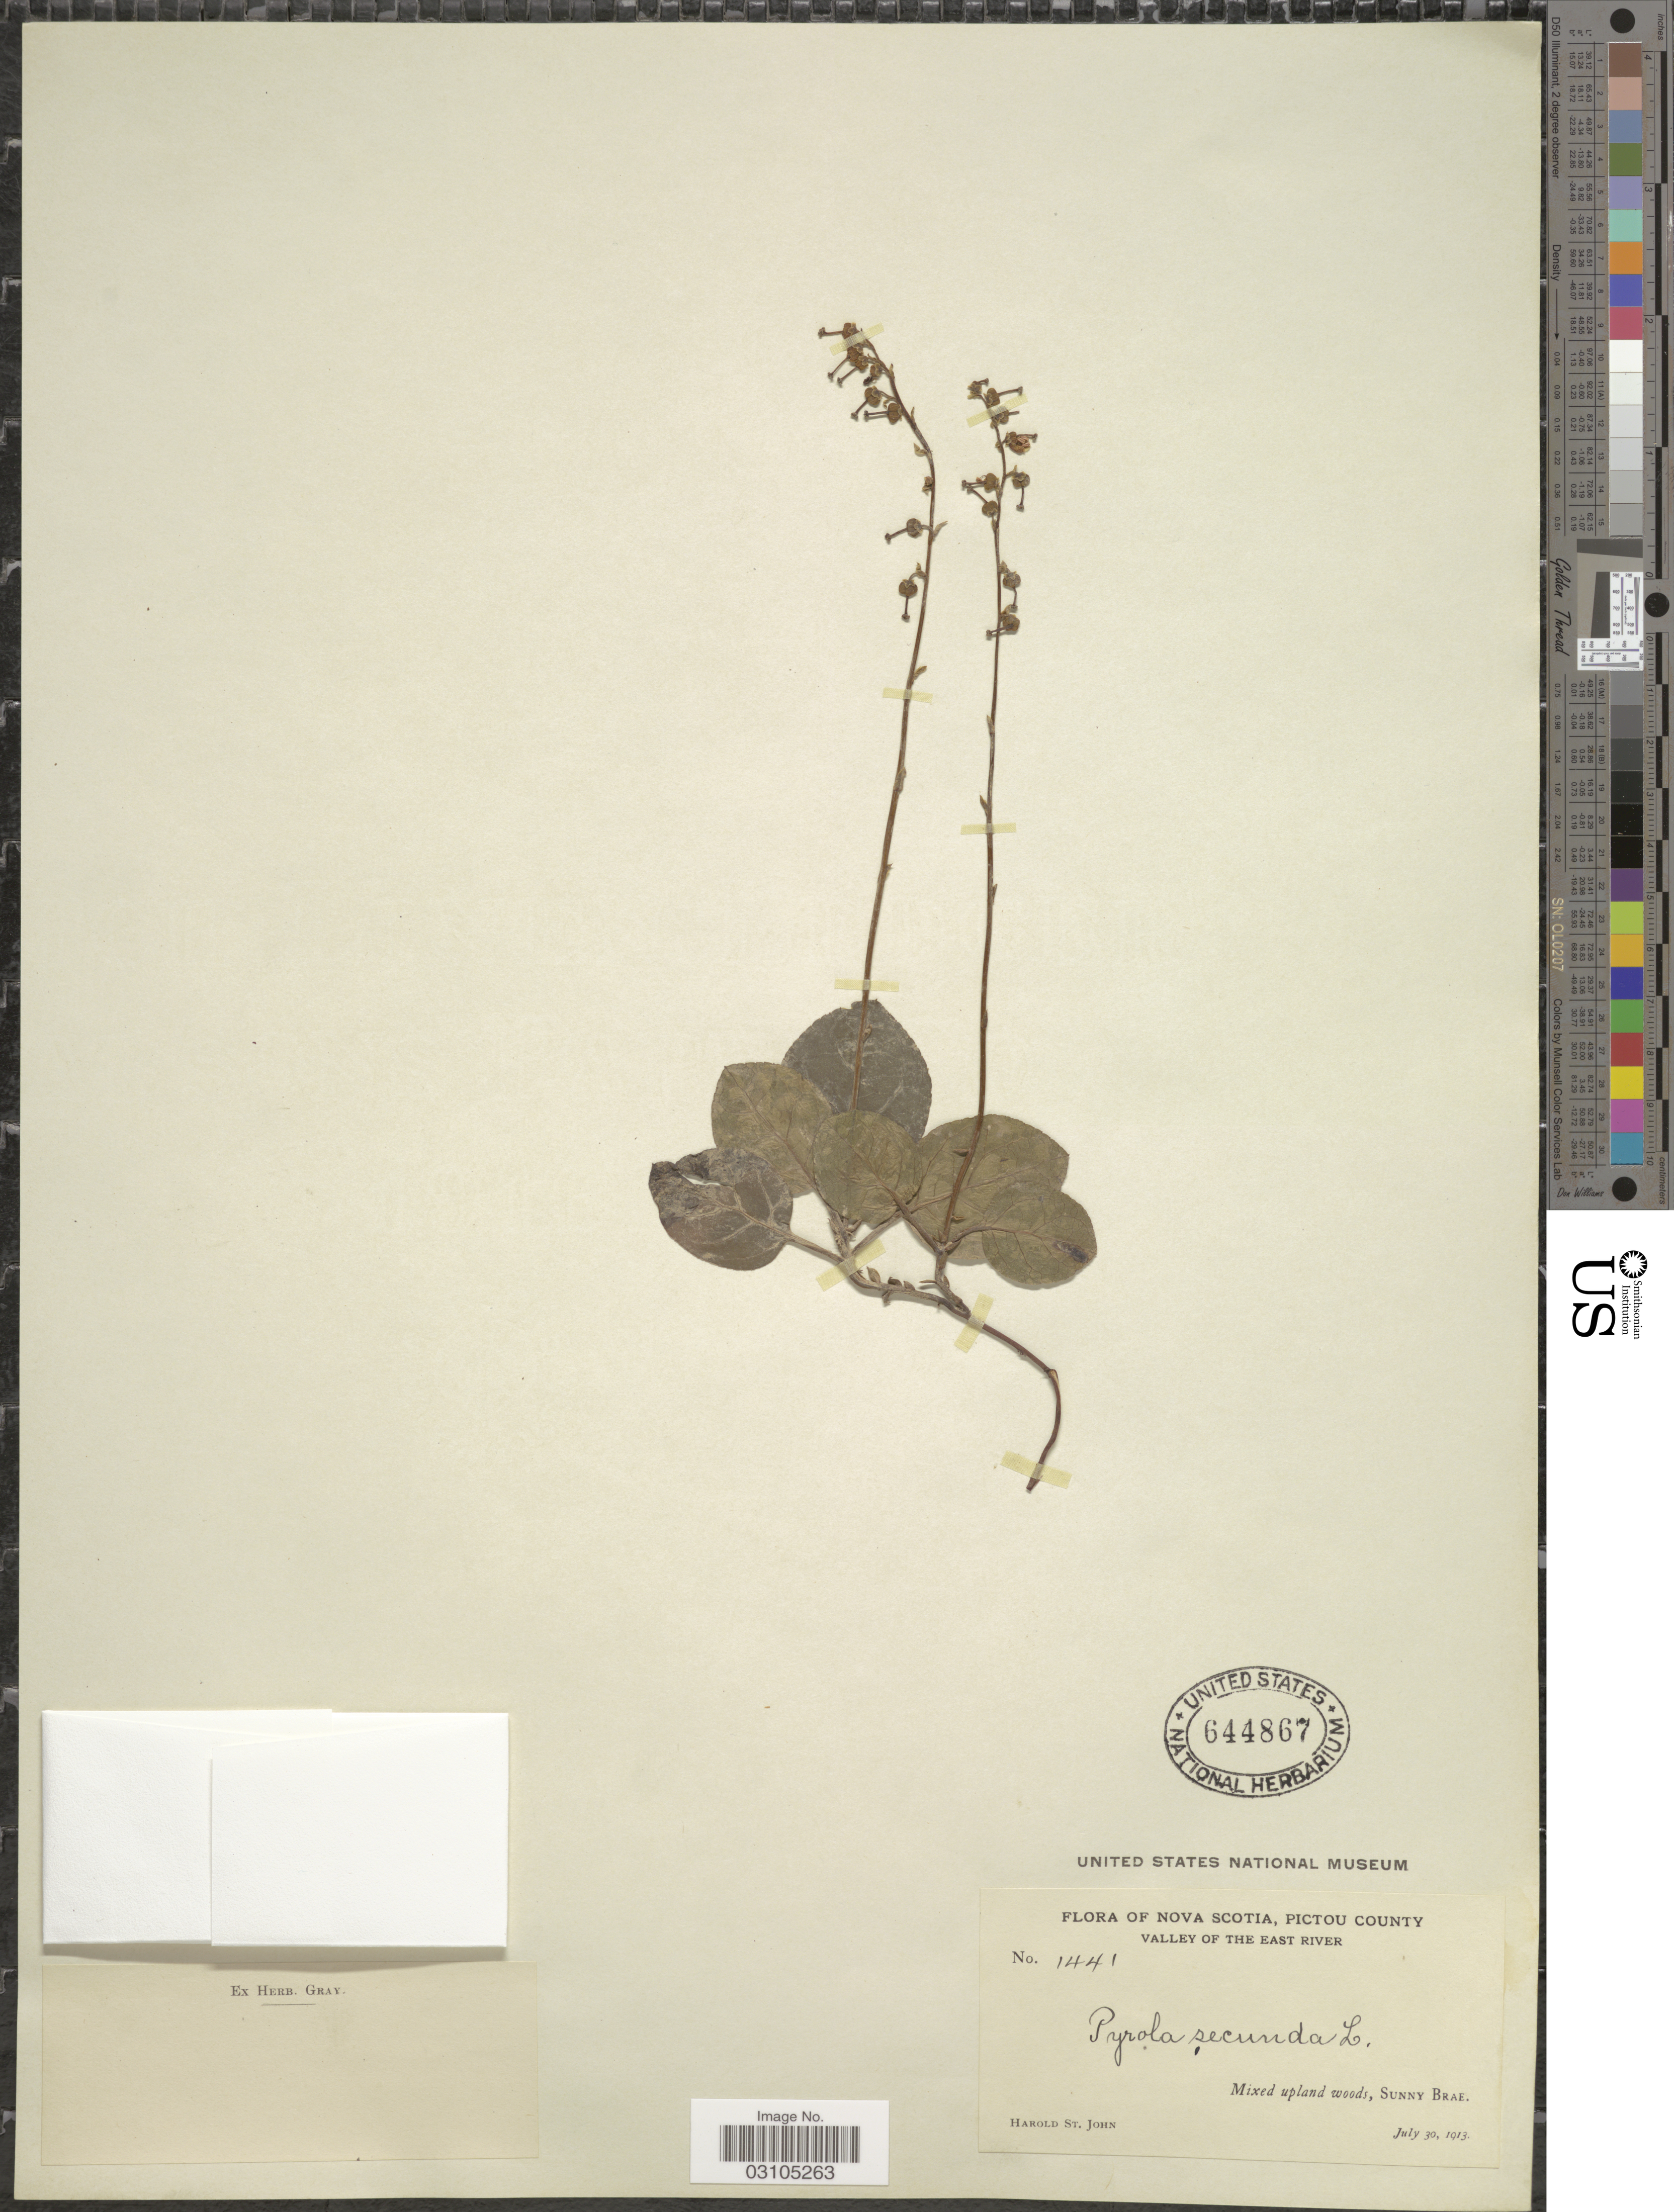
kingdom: Plantae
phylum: Tracheophyta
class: Magnoliopsida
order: Ericales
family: Ericaceae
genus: Orthilia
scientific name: Orthilia secunda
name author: (L.) House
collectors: H. St. John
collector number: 1441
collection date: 1913-07-30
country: Canada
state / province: Nova Scotia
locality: Pictou County. Valley of the East River, Sunny Brae.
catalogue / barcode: US 644867